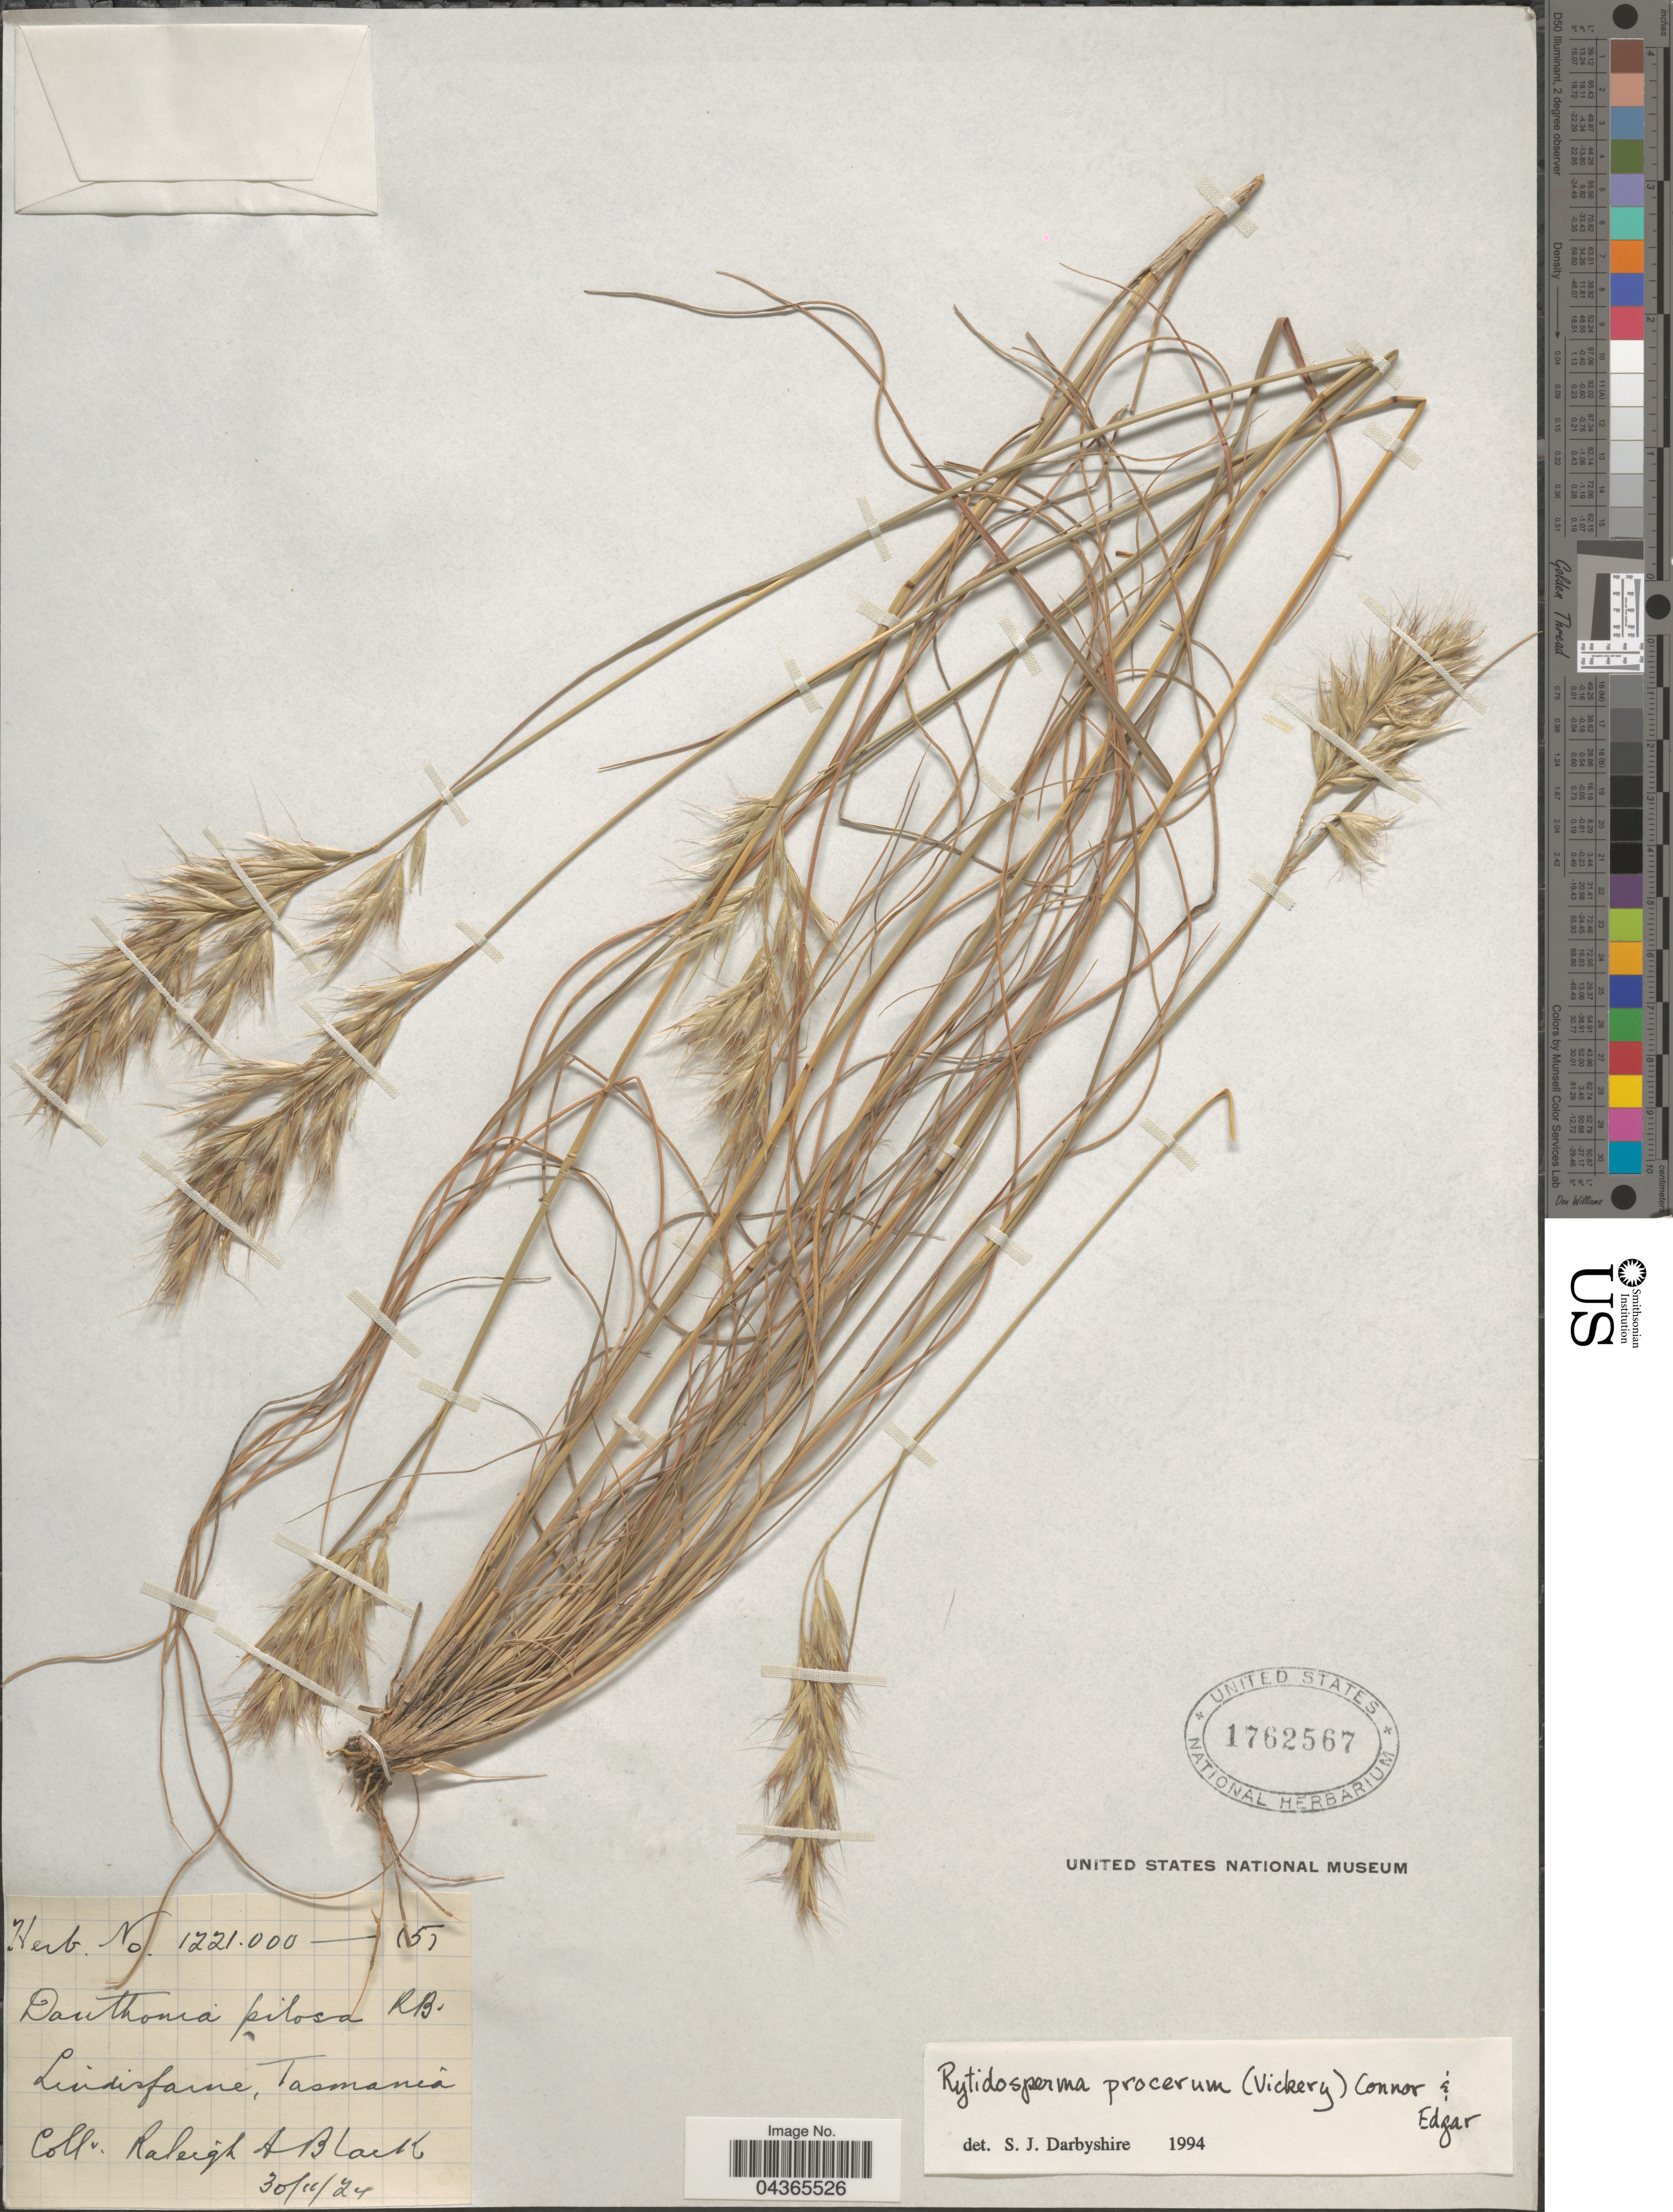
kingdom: Plantae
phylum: Tracheophyta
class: Liliopsida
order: Poales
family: Poaceae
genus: Rytidosperma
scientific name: Rytidosperma indutum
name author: (Vickery) Connor & Edgar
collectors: R. A. Black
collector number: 1221.000-(5)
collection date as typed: Transcribed d/m/y: 30/11/24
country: Australia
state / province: Tasmania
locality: Lindisfarne.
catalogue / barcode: US 1762567